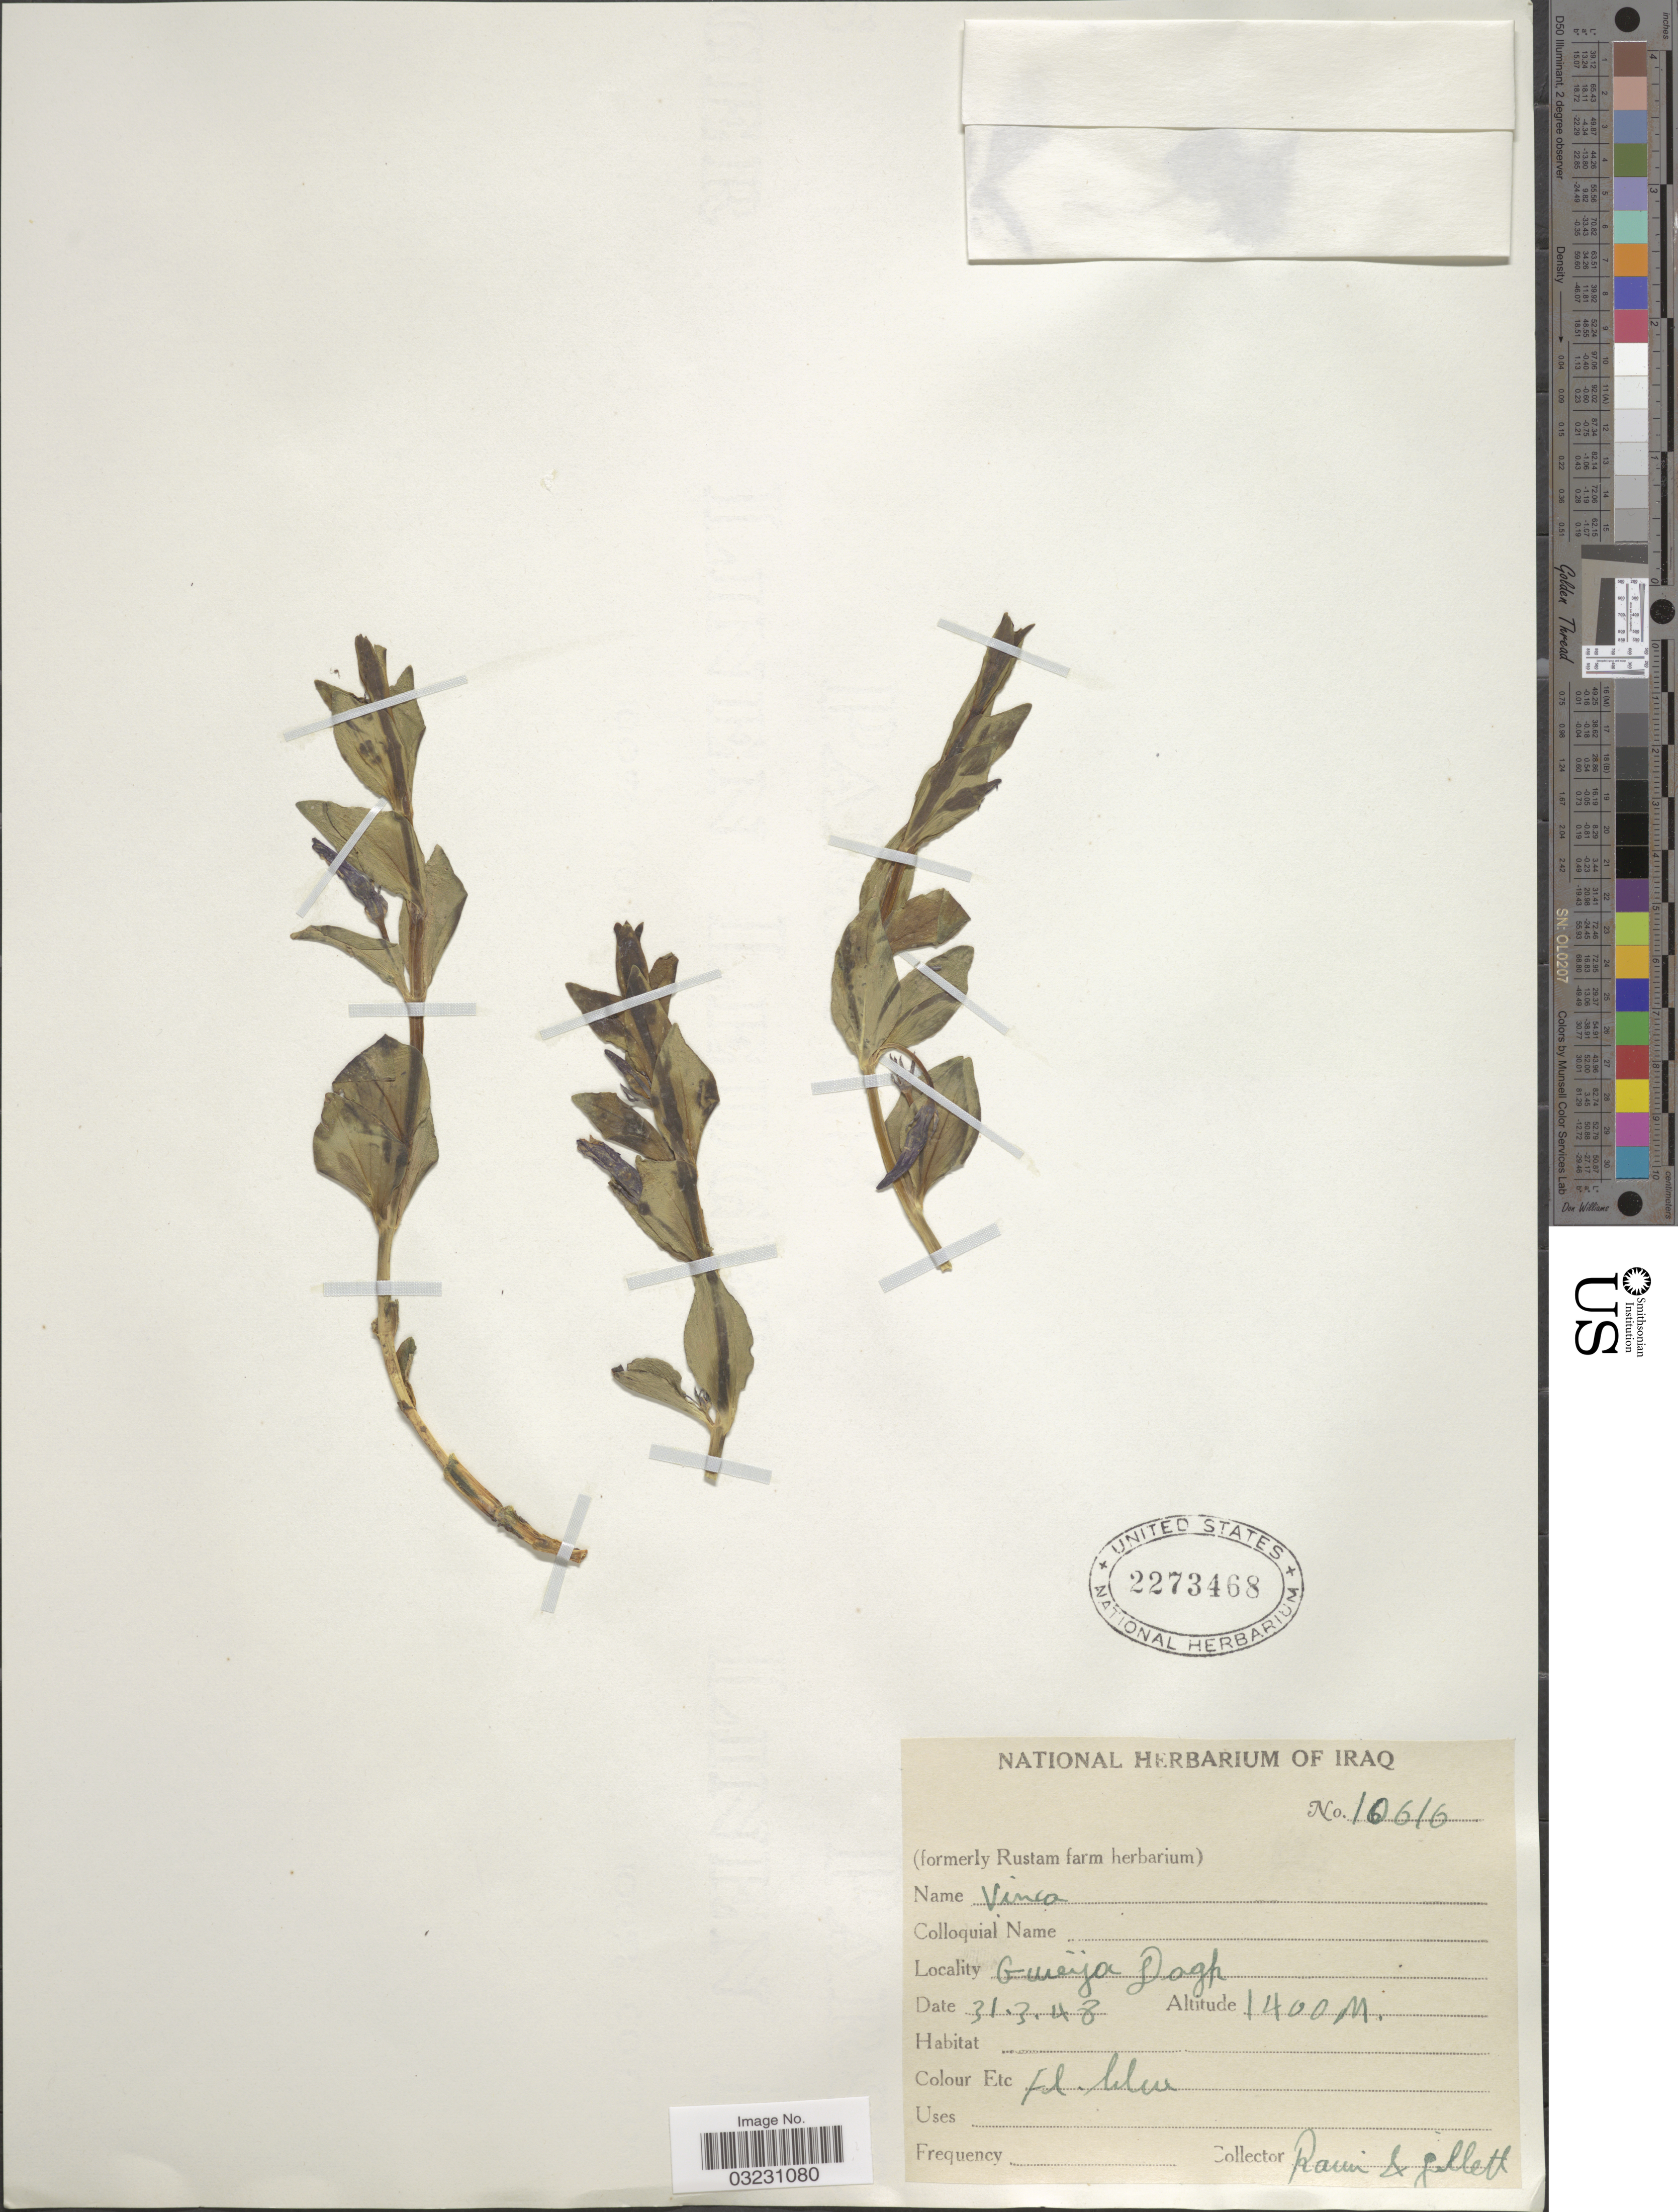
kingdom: Plantae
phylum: Tracheophyta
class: Magnoliopsida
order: Gentianales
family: Apocynaceae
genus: Vinca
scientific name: Vinca sp.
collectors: -. Rawi & Gillett, --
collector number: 10616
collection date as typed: Transcribed d/m/y: 31/3/48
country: Iraq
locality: Gureija Dagh.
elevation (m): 1400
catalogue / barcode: US 2273468